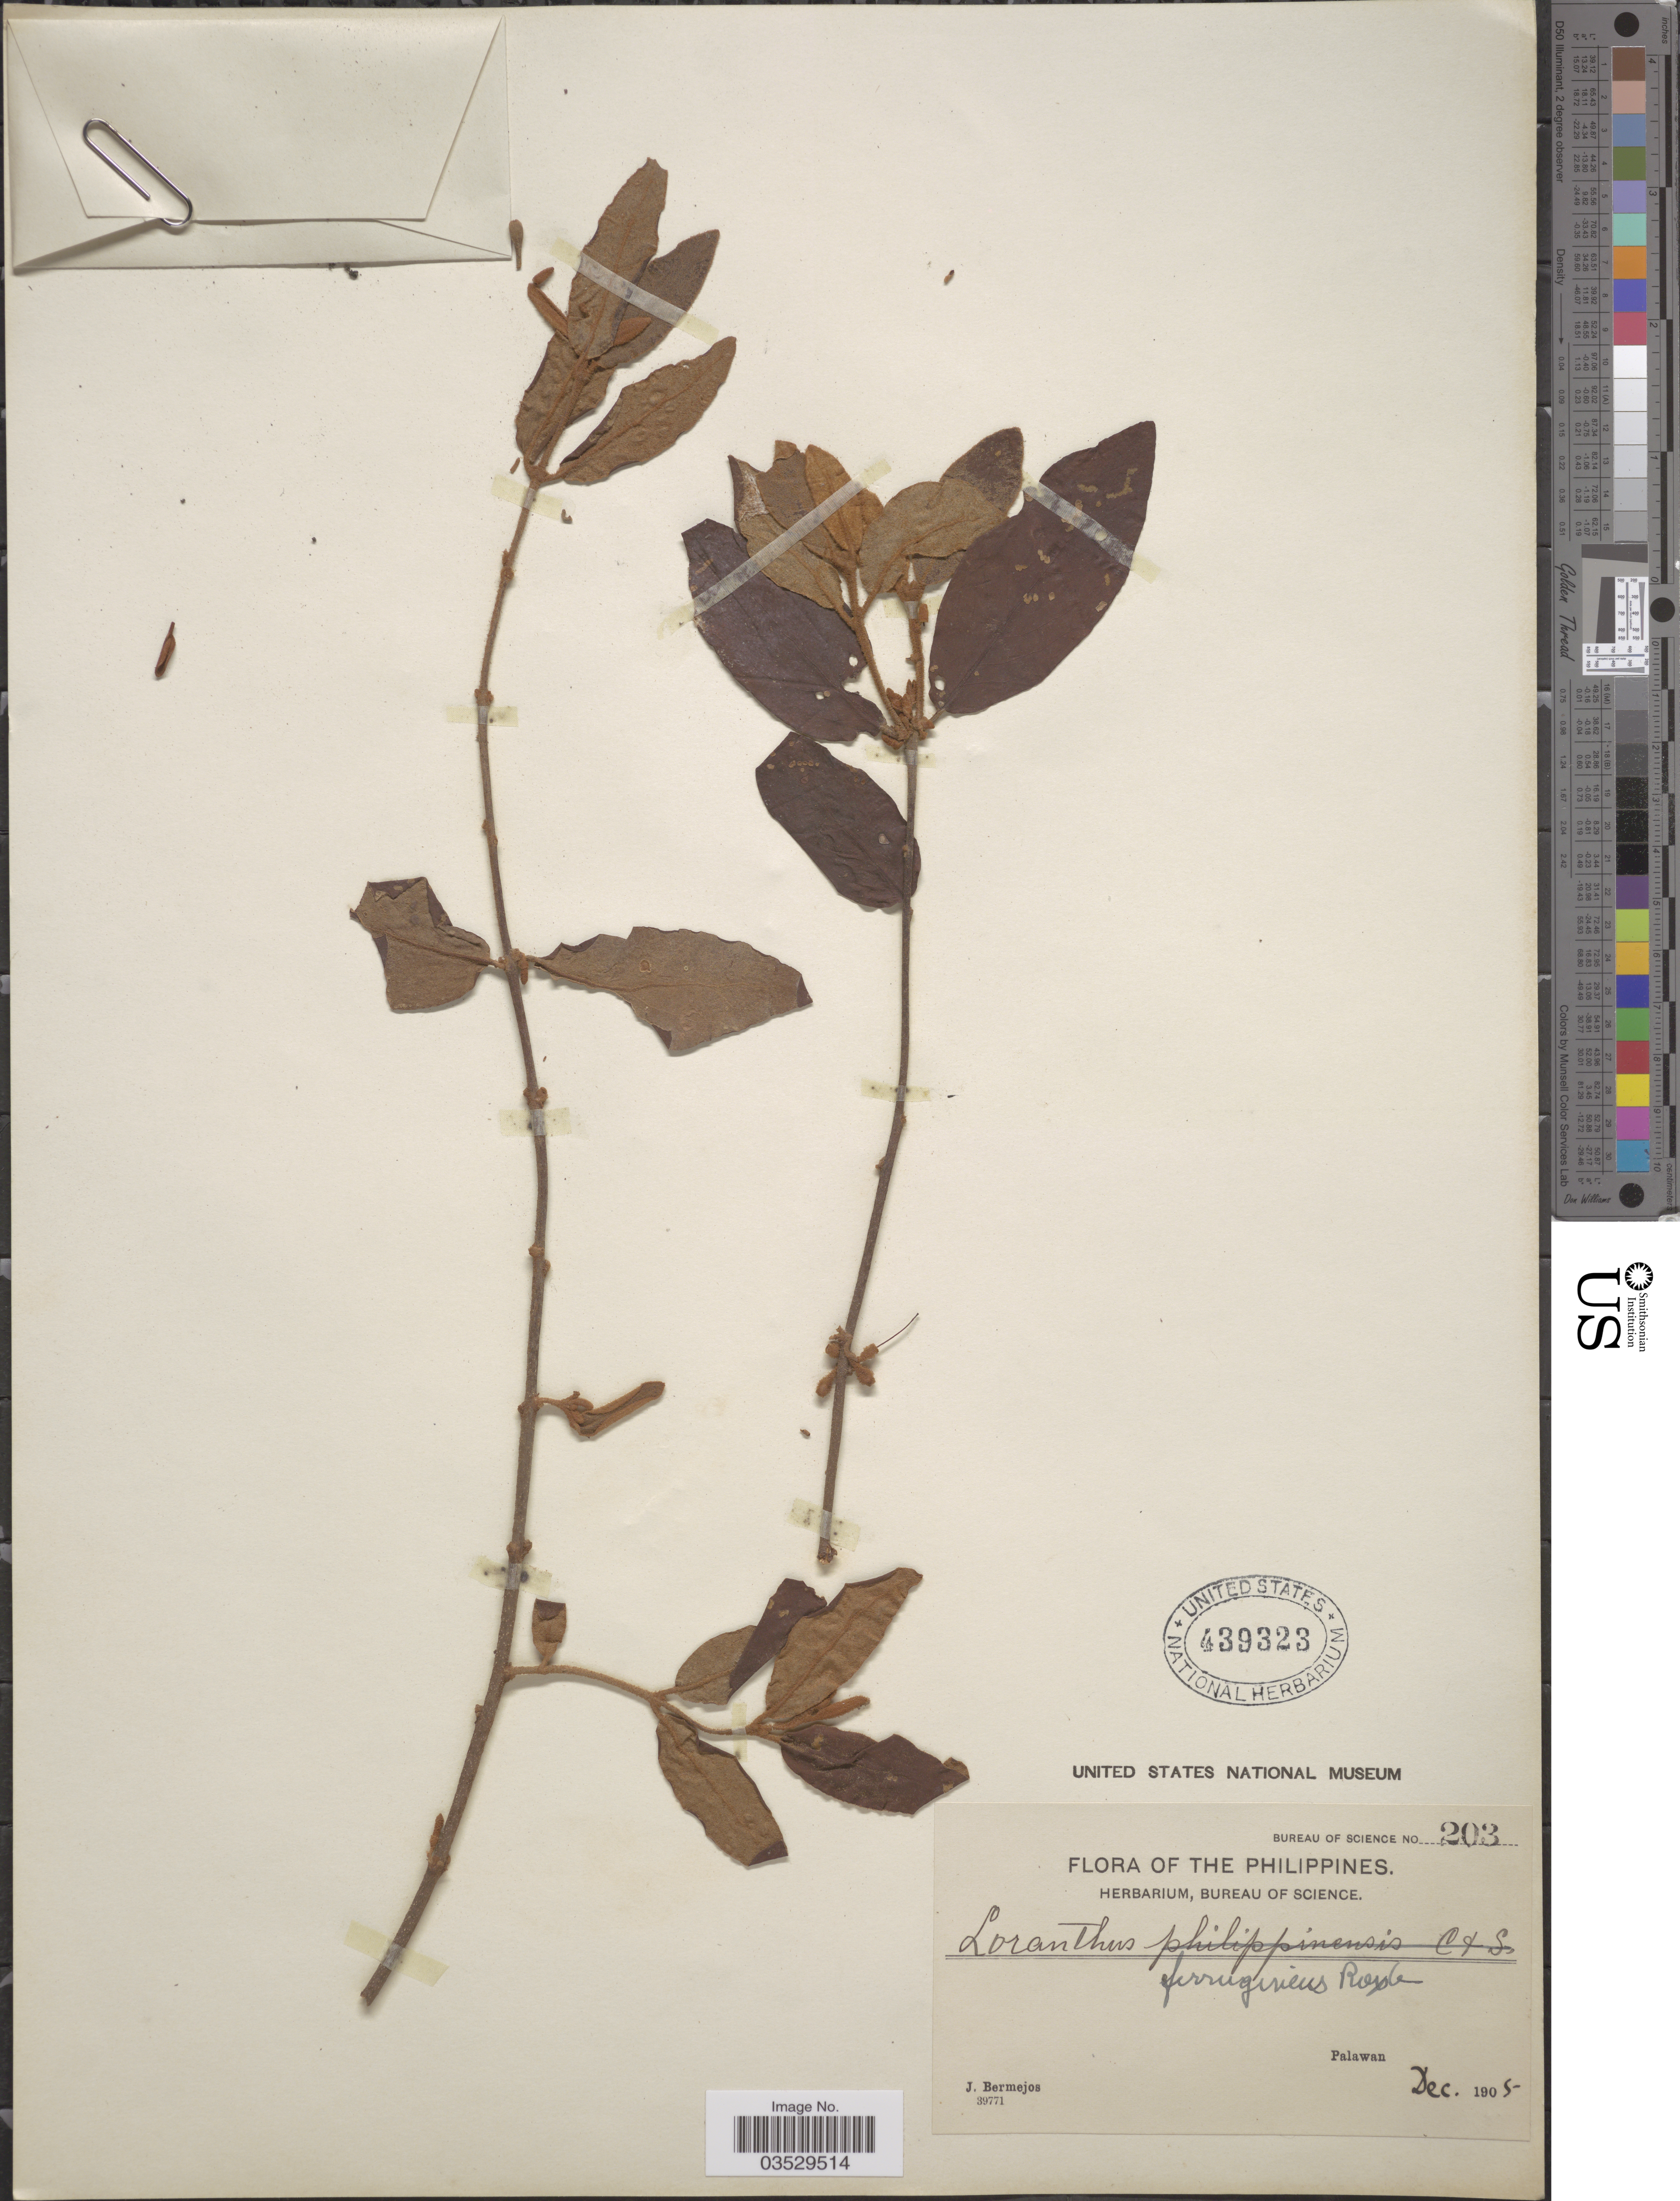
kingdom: Plantae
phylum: Tracheophyta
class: Magnoliopsida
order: Santalales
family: Loranthaceae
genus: Scurrula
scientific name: Scurrula ferruginea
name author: (Jack) Danser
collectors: J. Bermejos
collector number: Bureau of Science 203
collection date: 1905-12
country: Philippines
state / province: Mimaropa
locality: Palawan.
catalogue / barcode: US 439323